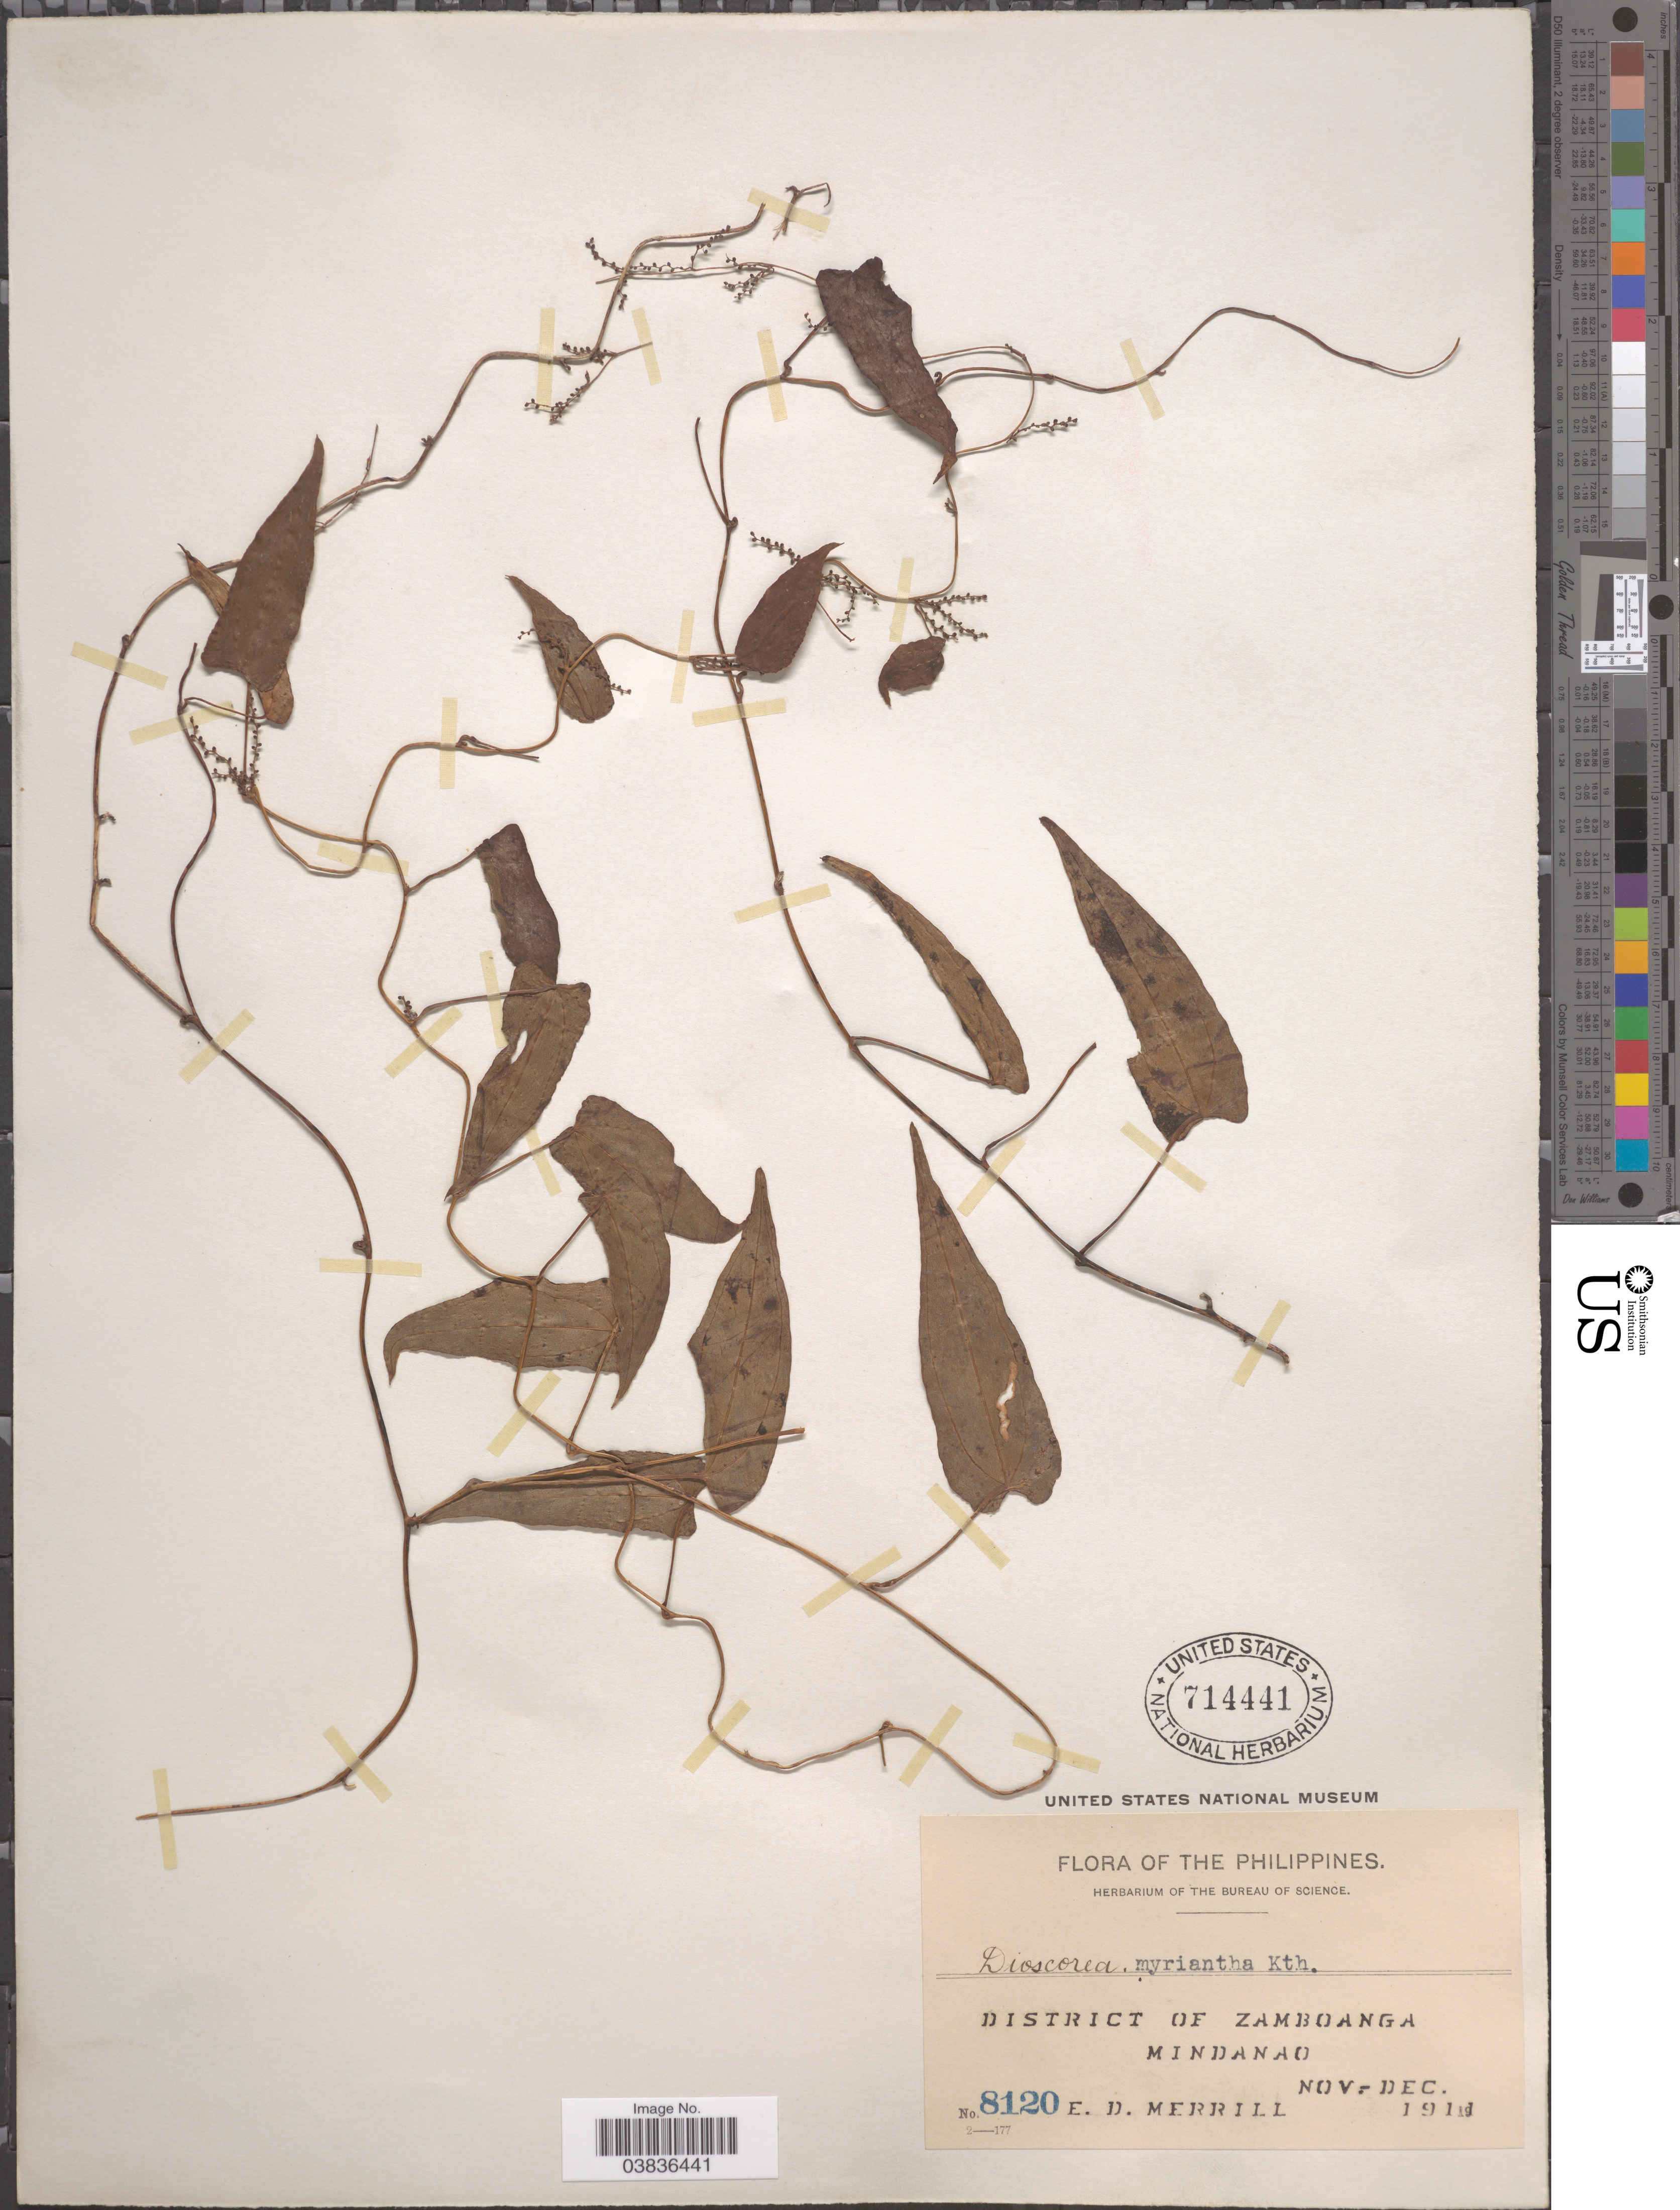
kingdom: Plantae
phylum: Tracheophyta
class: Liliopsida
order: Dioscoreales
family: Dioscoreaceae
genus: Dioscorea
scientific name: Dioscorea filiformis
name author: Blume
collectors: E. D. Merrill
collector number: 8120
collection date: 1911-11/1911-12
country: Philippines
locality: District of Zamboanga. Mindanao.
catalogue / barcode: US 714441